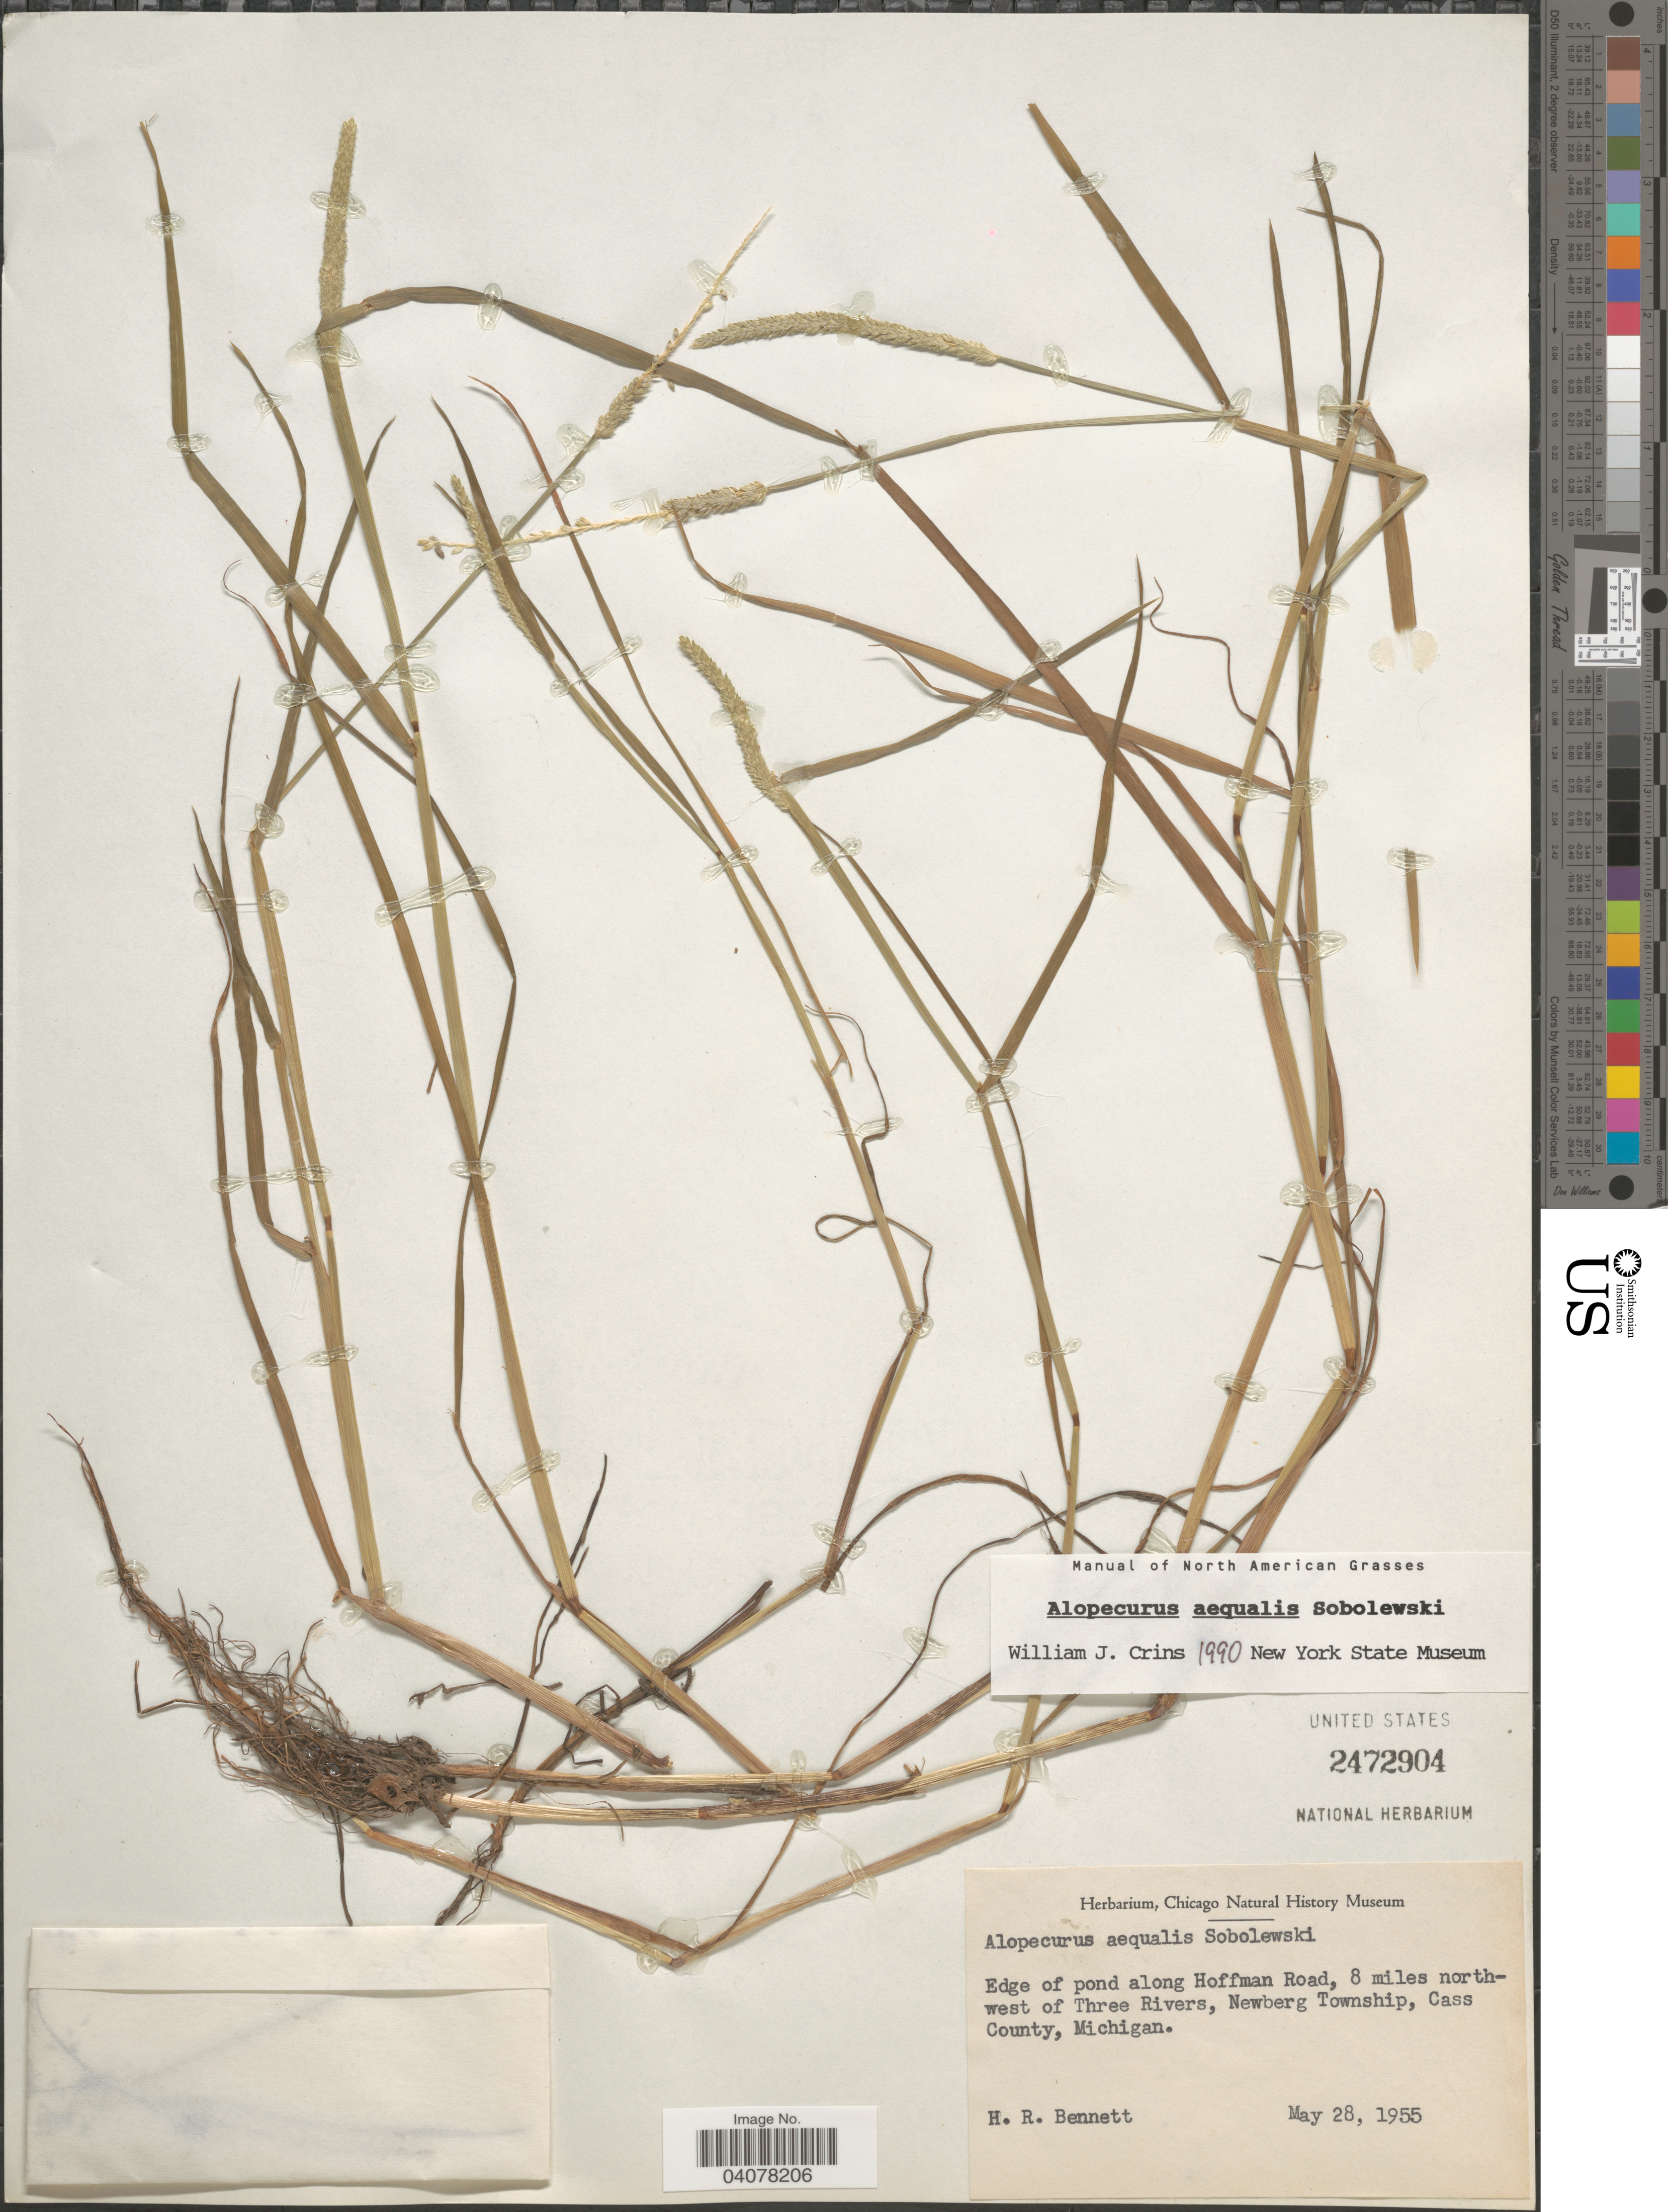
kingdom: Plantae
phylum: Tracheophyta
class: Liliopsida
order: Poales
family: Poaceae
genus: Alopecurus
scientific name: Alopecurus aequalis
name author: Sobol.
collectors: H. R. Bennett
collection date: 1955-05-28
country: United States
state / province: Michigan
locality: Edge of pond along Hoffman Road, 8 miles northwest of Three River, Newberg Township, Cass County.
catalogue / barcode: US 2472904